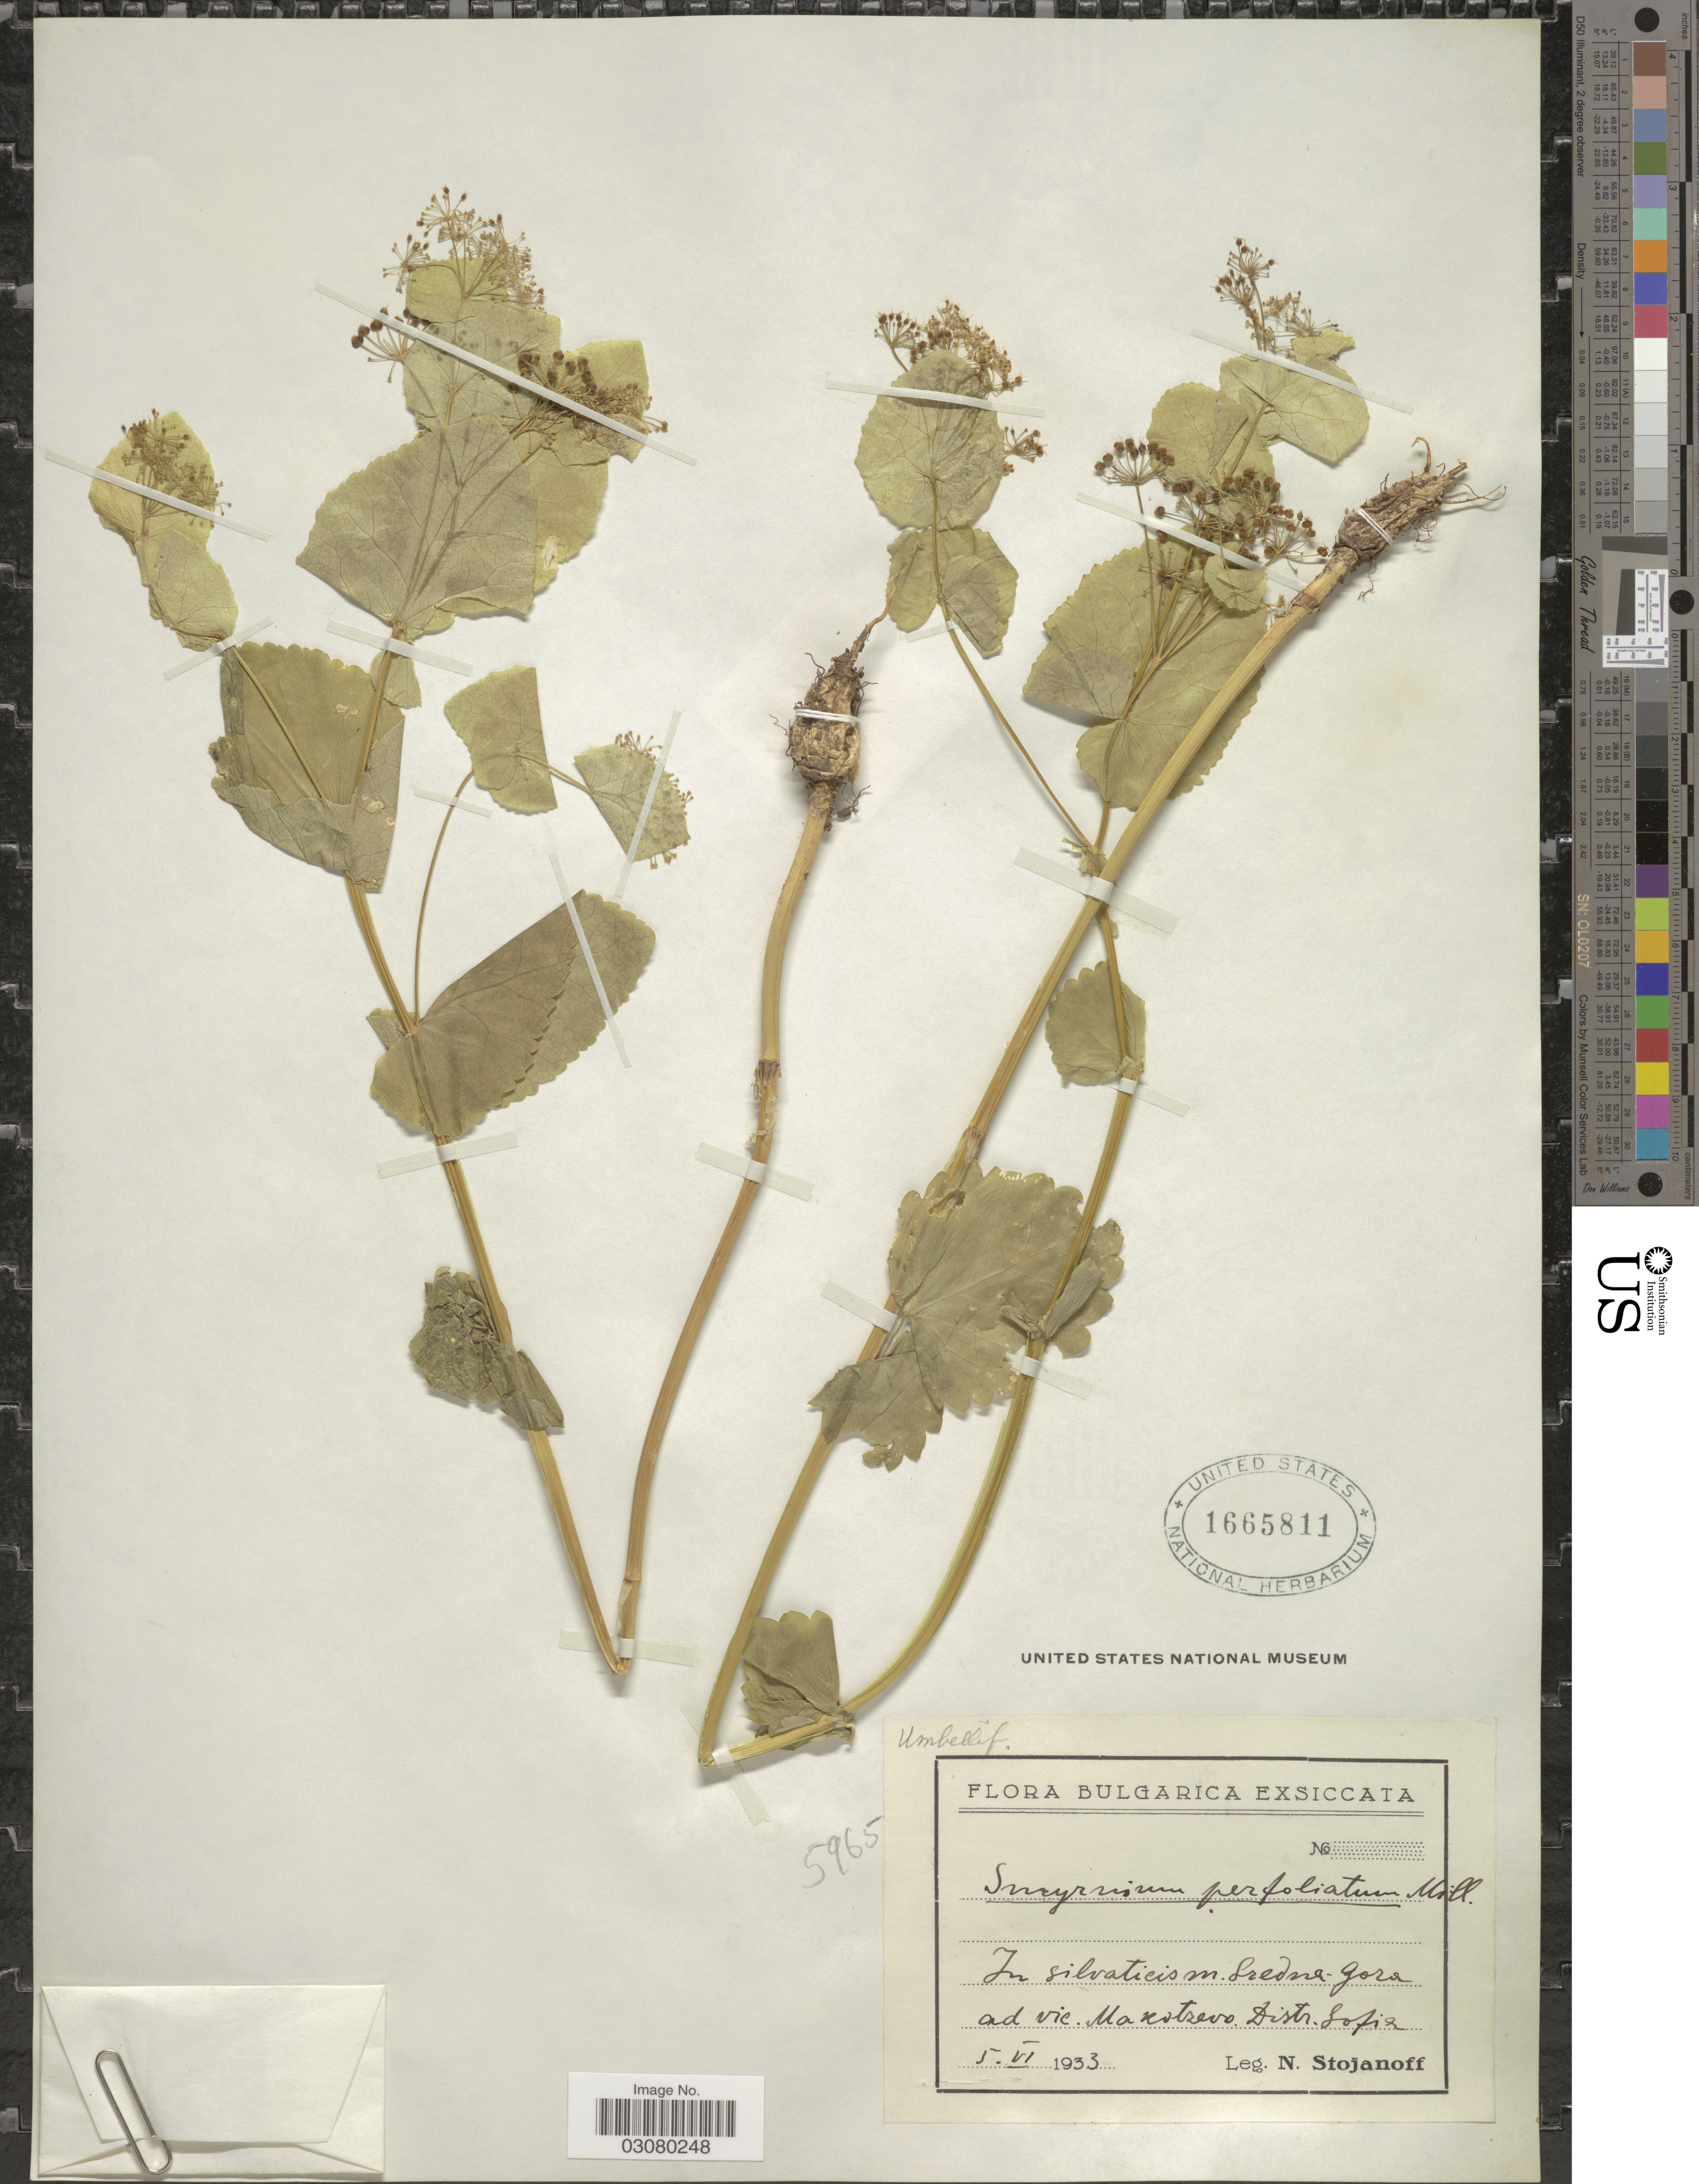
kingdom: Plantae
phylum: Tracheophyta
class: Magnoliopsida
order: Apiales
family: Apiaceae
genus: Smyrnium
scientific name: Smyrnium perfoliatum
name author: L.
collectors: N. Stojanoff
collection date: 1933-06-05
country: Bulgaria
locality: M. Gredna - Gora. ad vic Maxstrevo Distr. Sofia.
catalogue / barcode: US 1665811